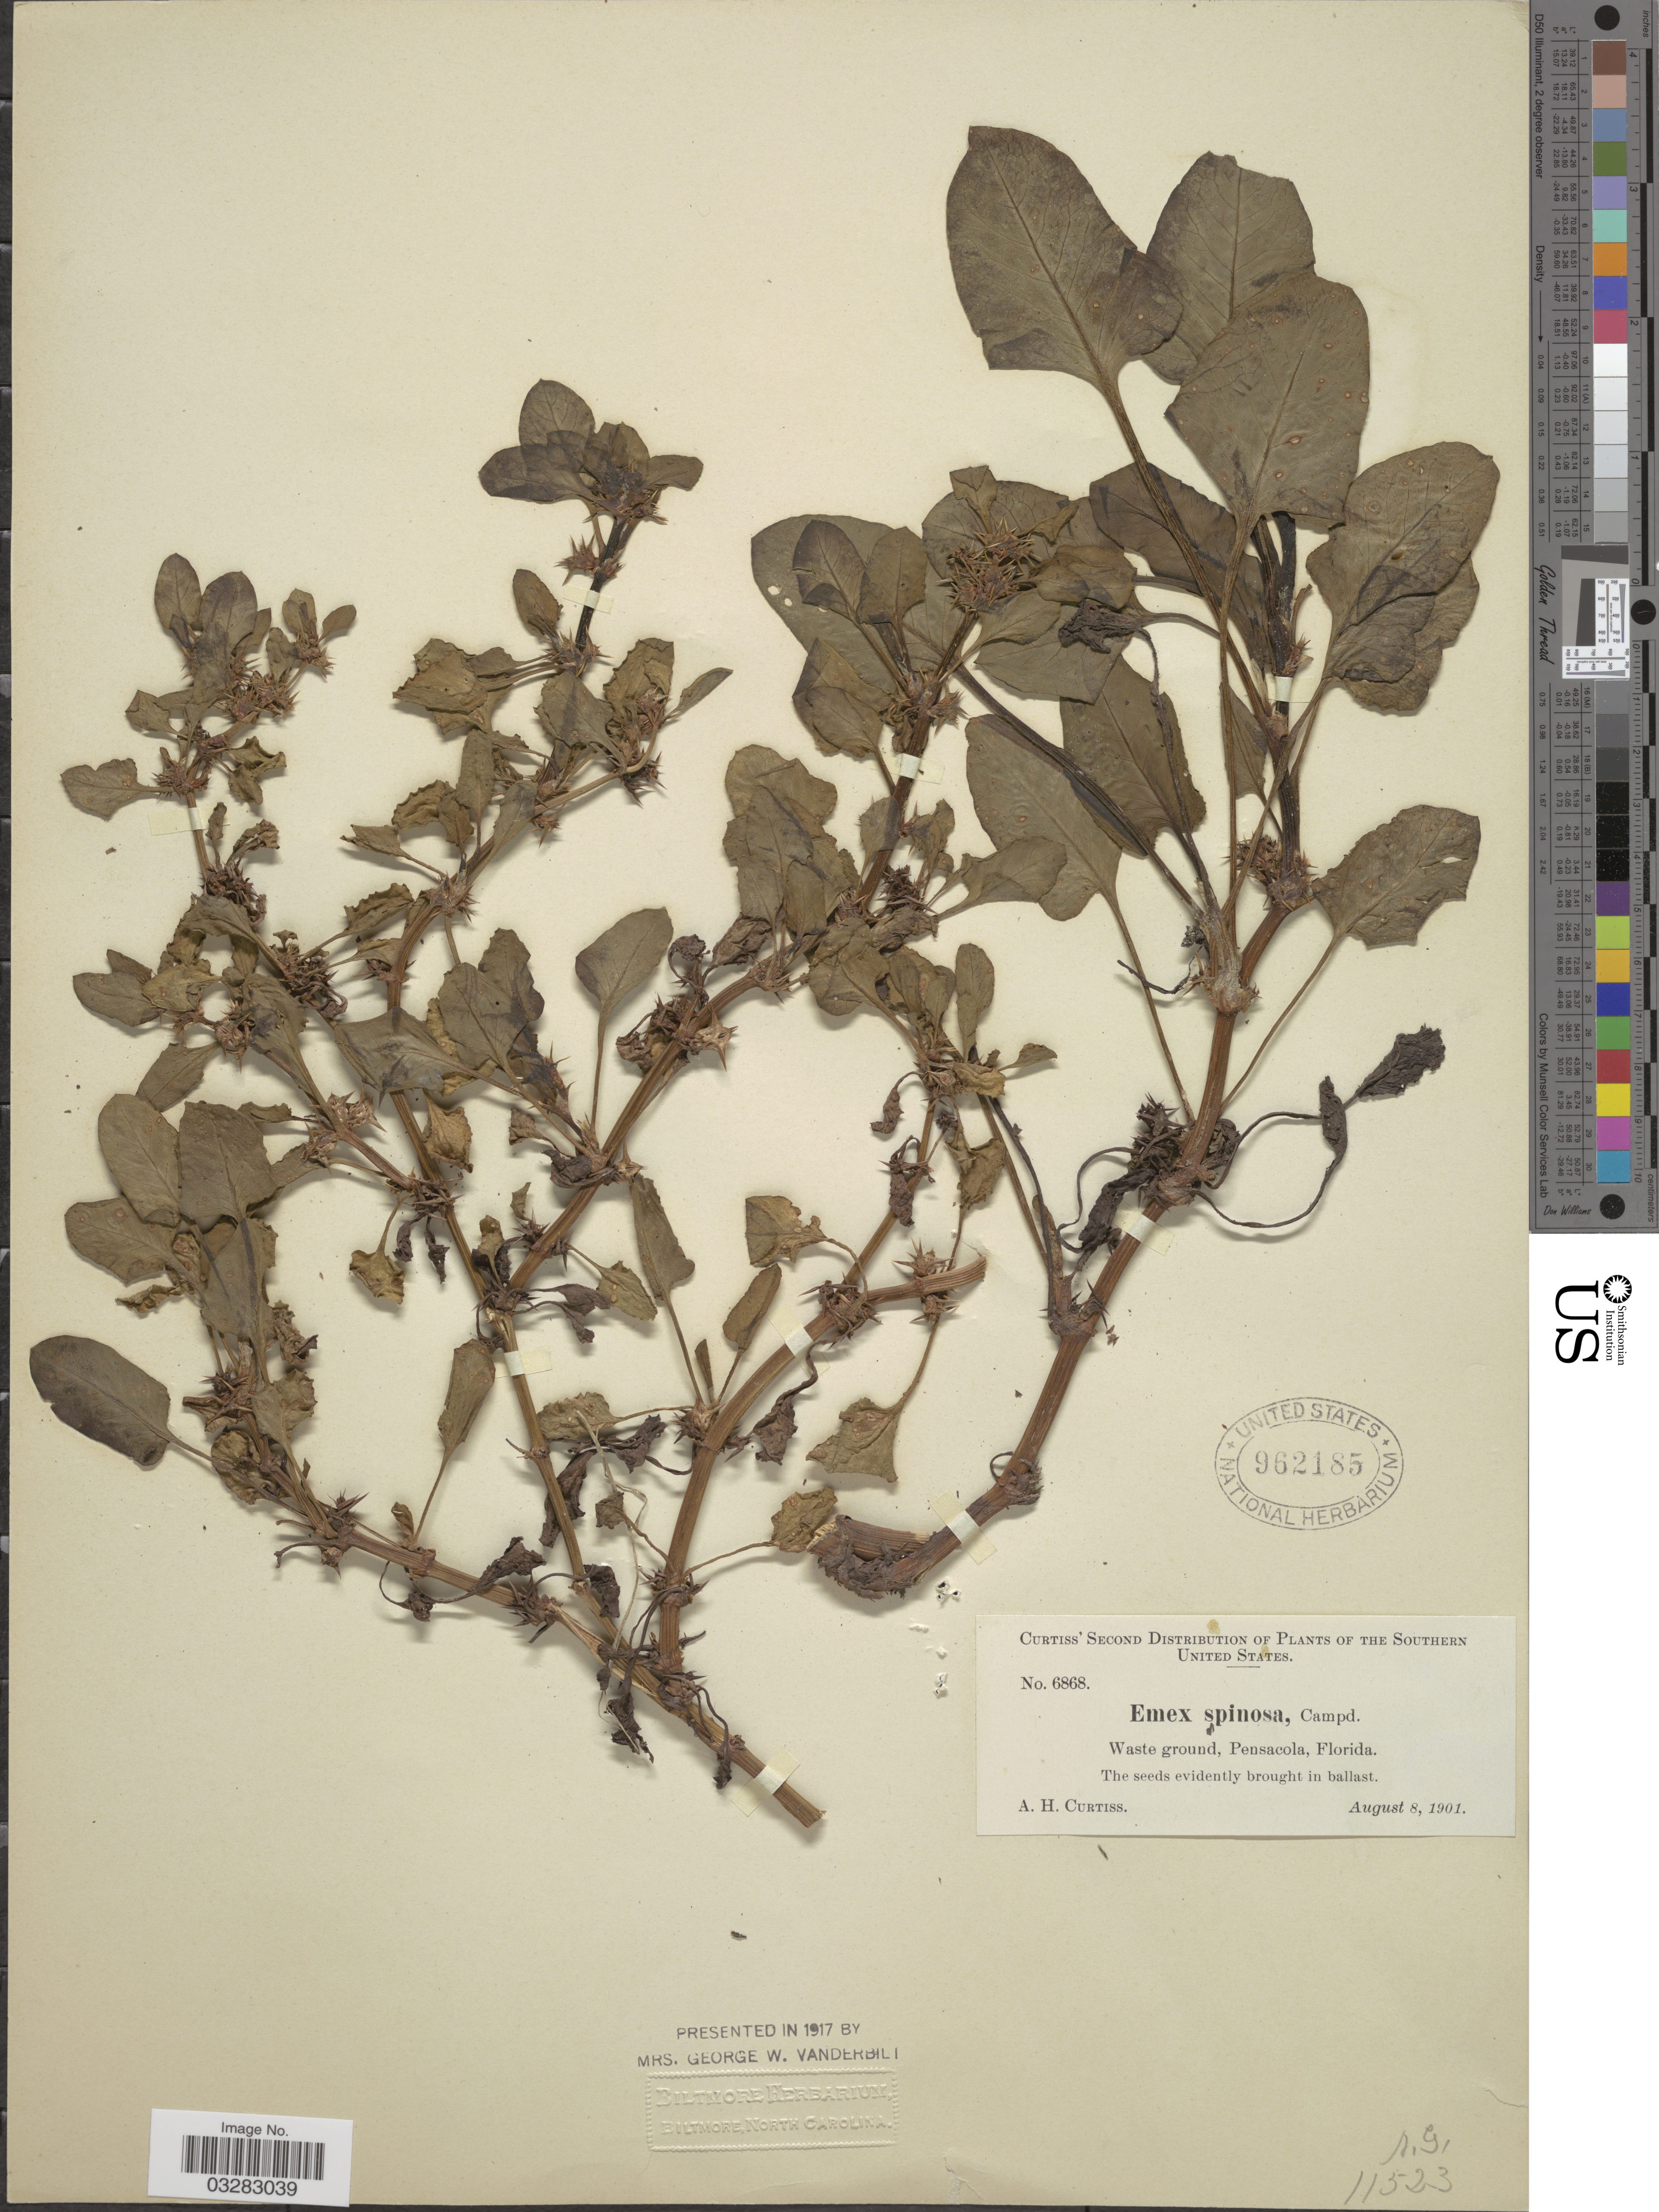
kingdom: Plantae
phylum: Tracheophyta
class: Magnoliopsida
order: Caryophyllales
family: Polygonaceae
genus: Rumex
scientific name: Rumex hypogaeus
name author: T.M. Schust. & Reveal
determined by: Strong, Mark T., (BOT), Smithsonian Institution - National Museum of Natural History (UNITED STATES)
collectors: A. H. Curtiss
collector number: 6868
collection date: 1901-08-08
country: United States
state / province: Florida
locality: Southern United States. Waste ground, Pensacola.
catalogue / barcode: US 962185